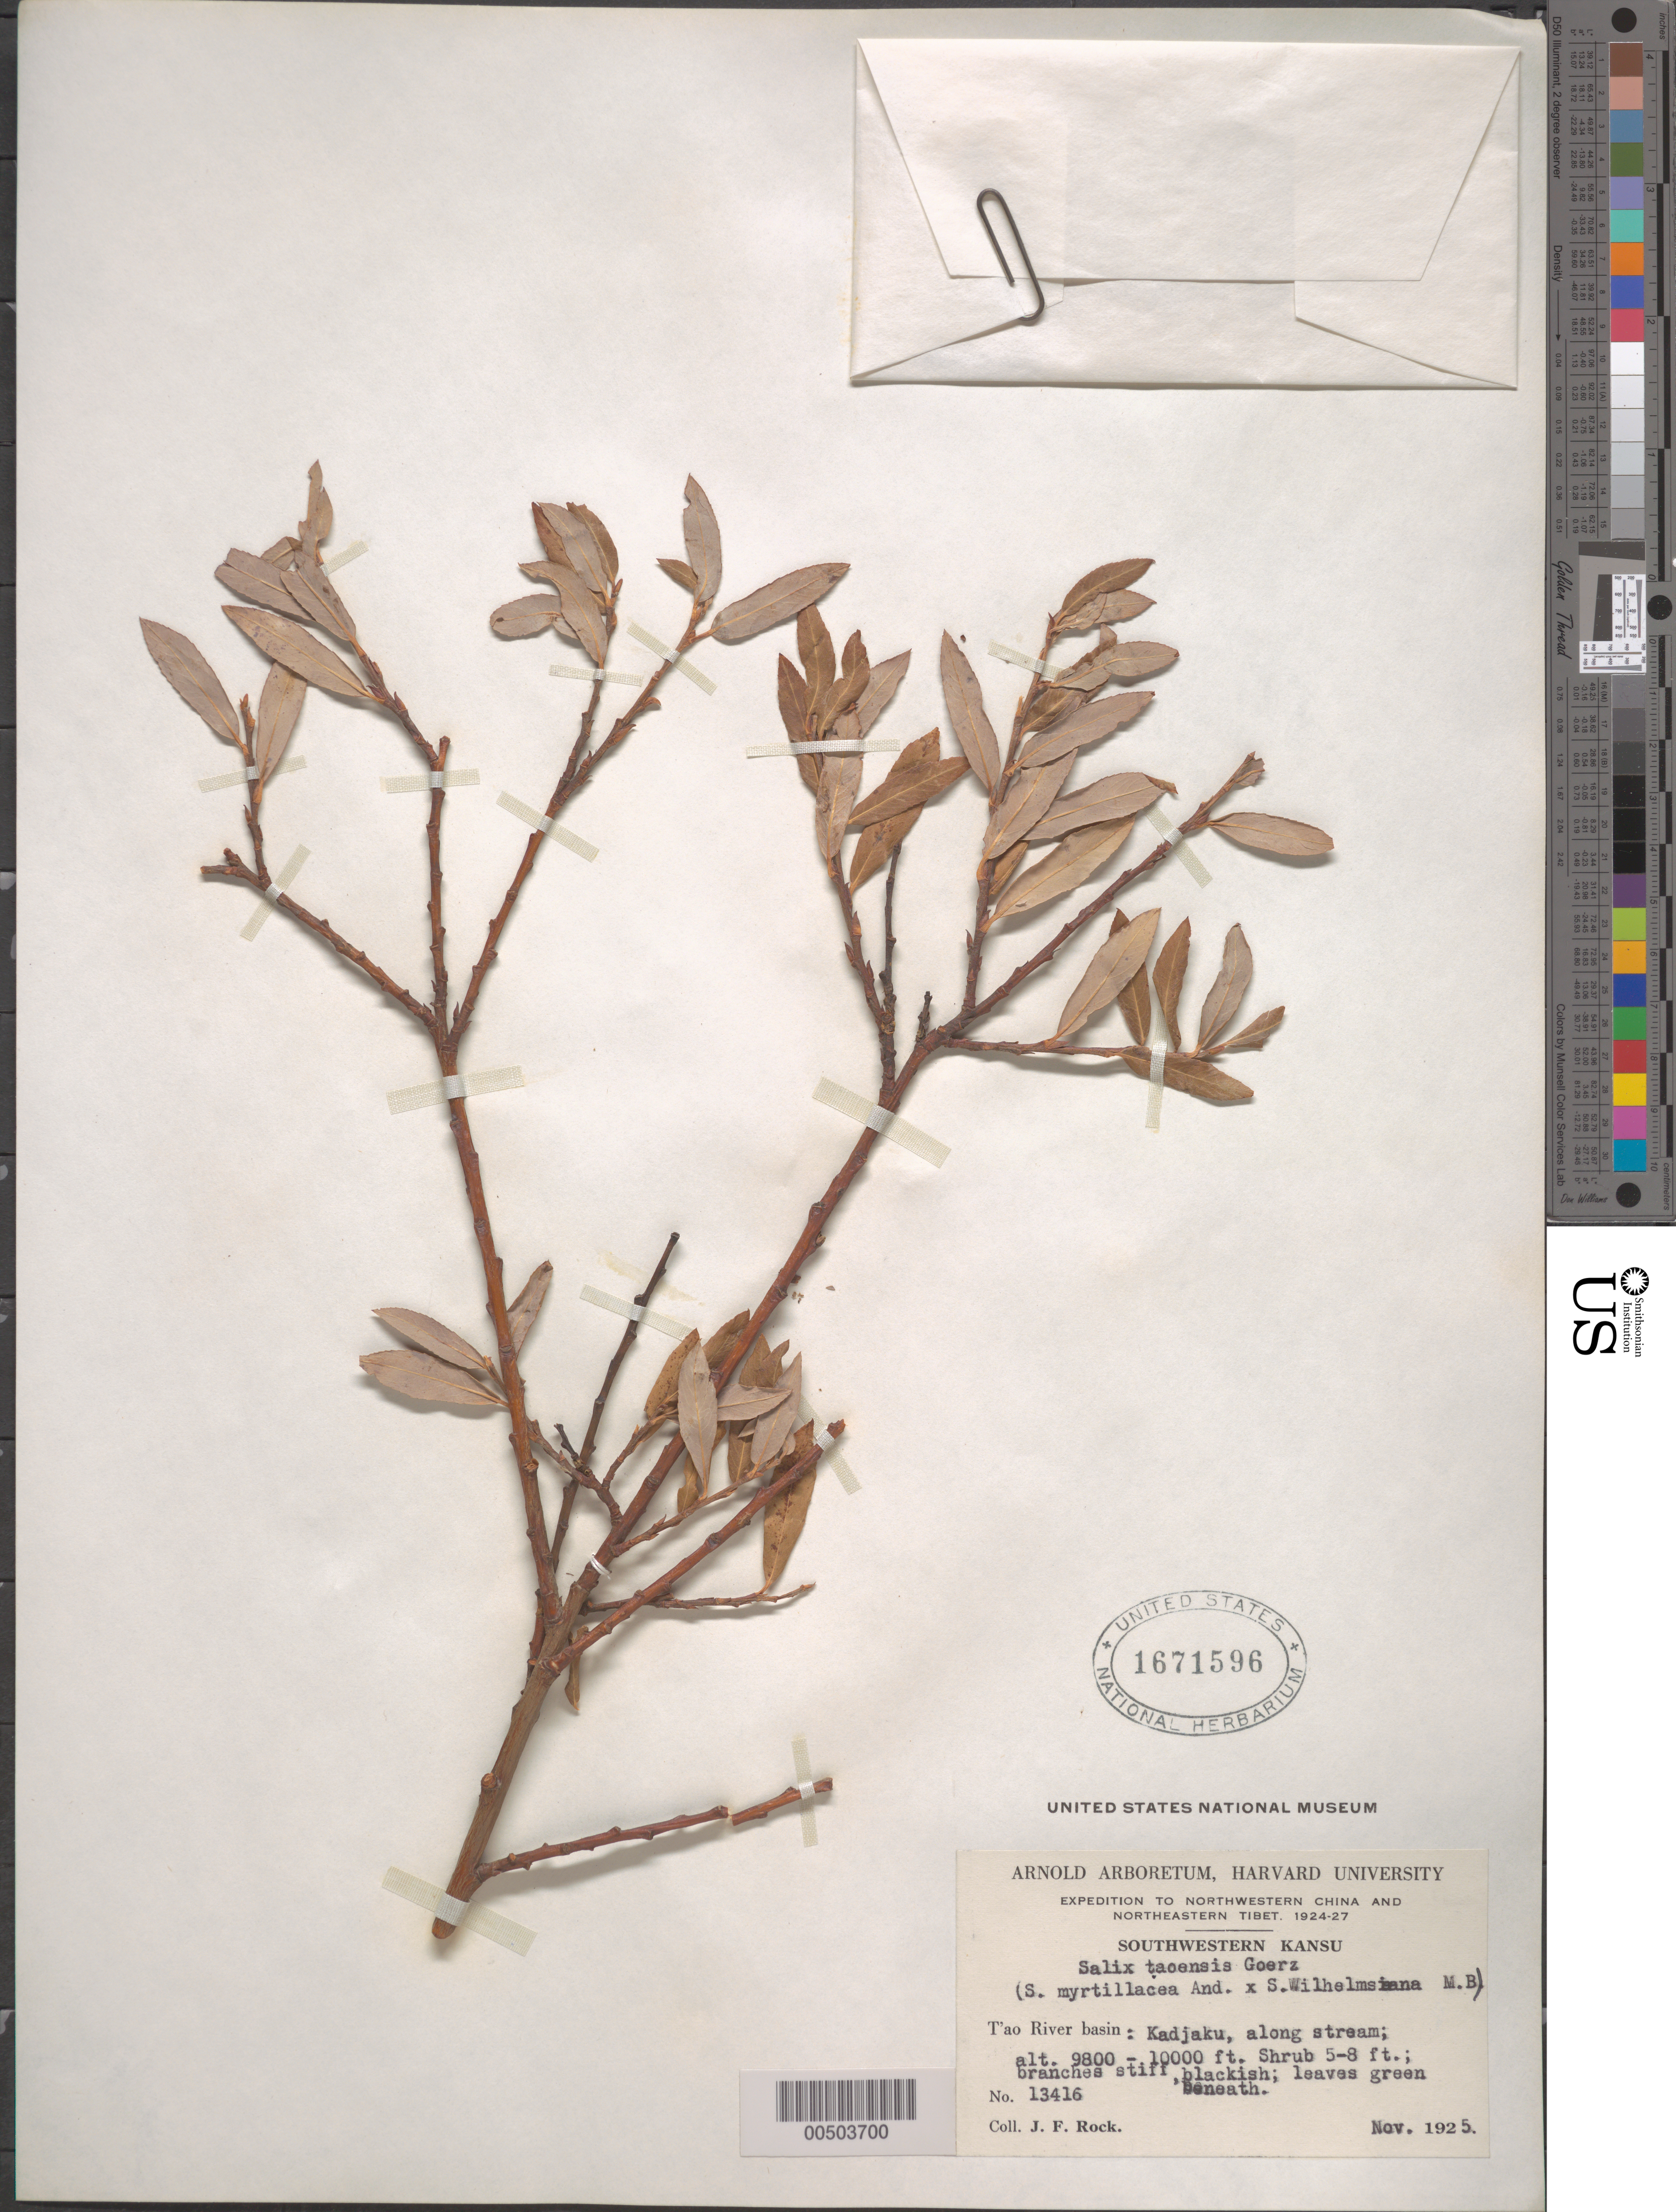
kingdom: Plantae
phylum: Tracheophyta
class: Magnoliopsida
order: Malpighiales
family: Salicaceae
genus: Salix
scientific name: Salix taoensis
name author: Goerz in Rehder & Kobuski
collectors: J. F. Rock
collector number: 13416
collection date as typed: Nov 1925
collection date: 1925-11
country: China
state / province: Gansu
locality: Tao River basin: Kadjaku, along stream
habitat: Shrub 5-8 ft.; branches stiff, blackish; leaves green beneath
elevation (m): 2987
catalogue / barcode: US 1671596